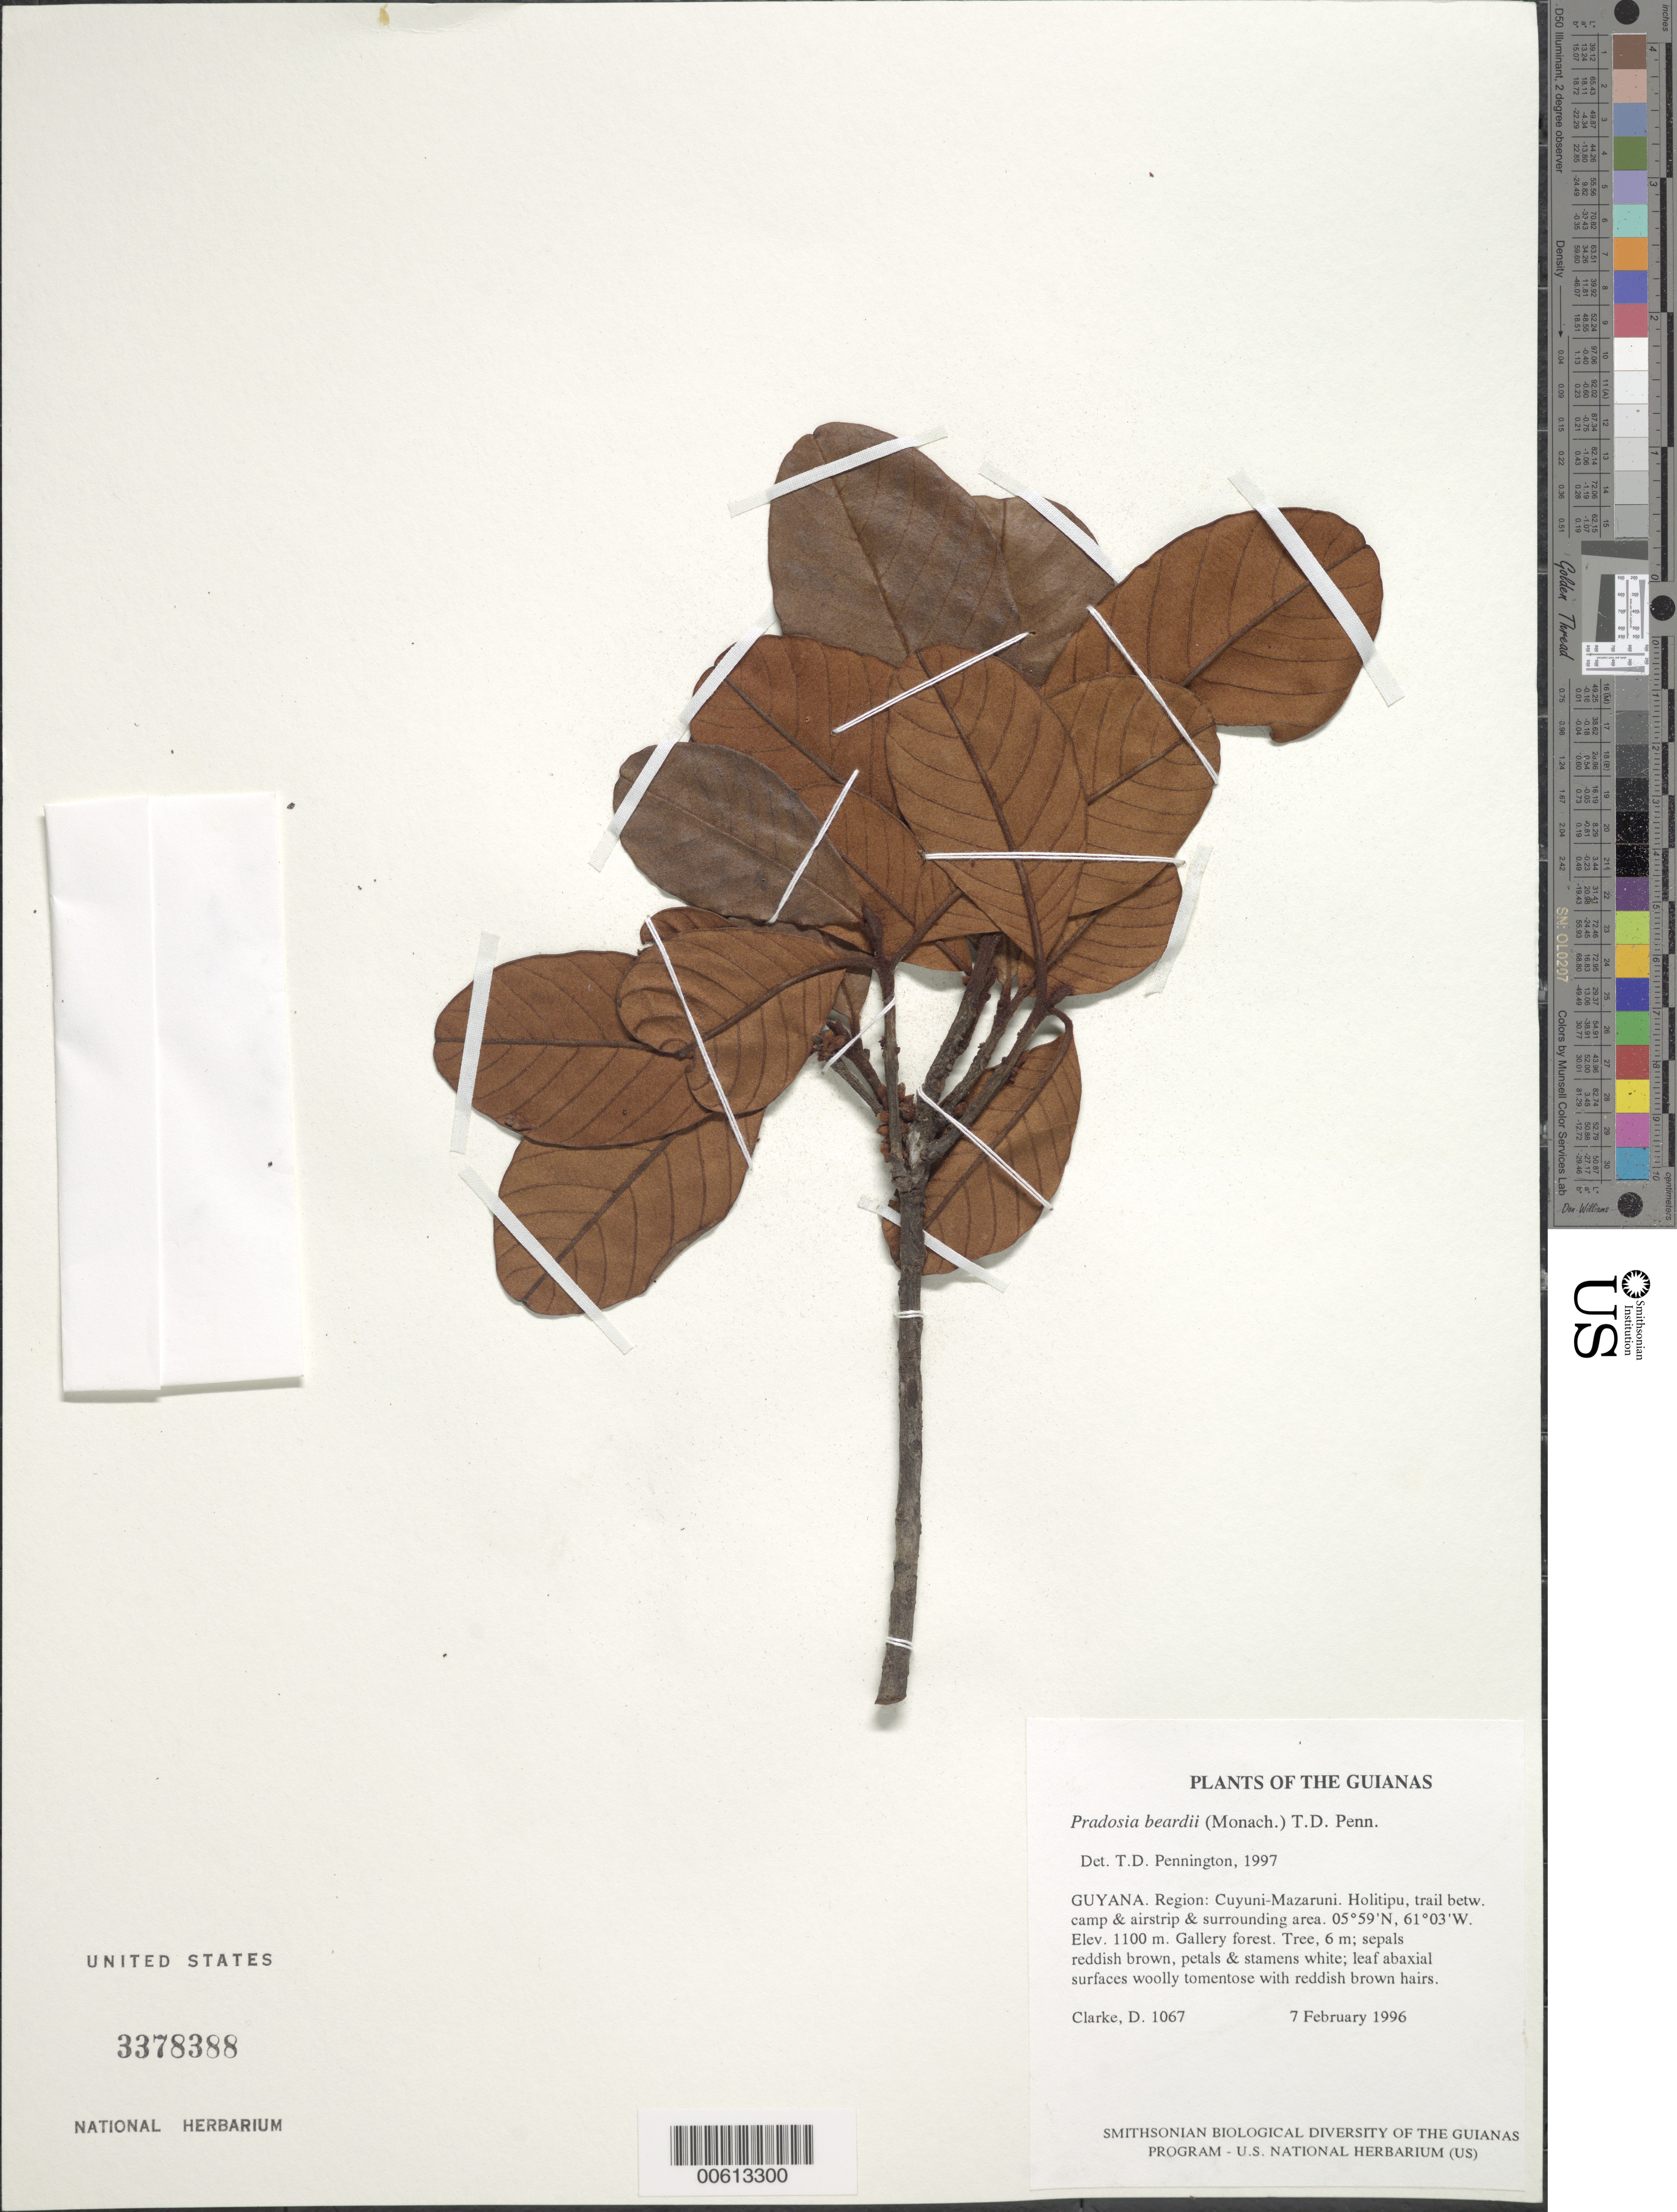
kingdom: Plantae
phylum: Tracheophyta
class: Magnoliopsida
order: Ericales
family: Sapotaceae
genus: Pradosia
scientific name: Pradosia beardii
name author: (Monach.) T.D. Penn.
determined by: Pennington, T. D., (K)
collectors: H. D. Clarke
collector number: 1067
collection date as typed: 7 February 1996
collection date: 1996-02-07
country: Guyana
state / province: Cuyuni-Mazaruni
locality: Holitipu, trail between camp & airstrip & surrounding area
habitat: Gallery forest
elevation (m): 1100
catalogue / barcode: US 3378388